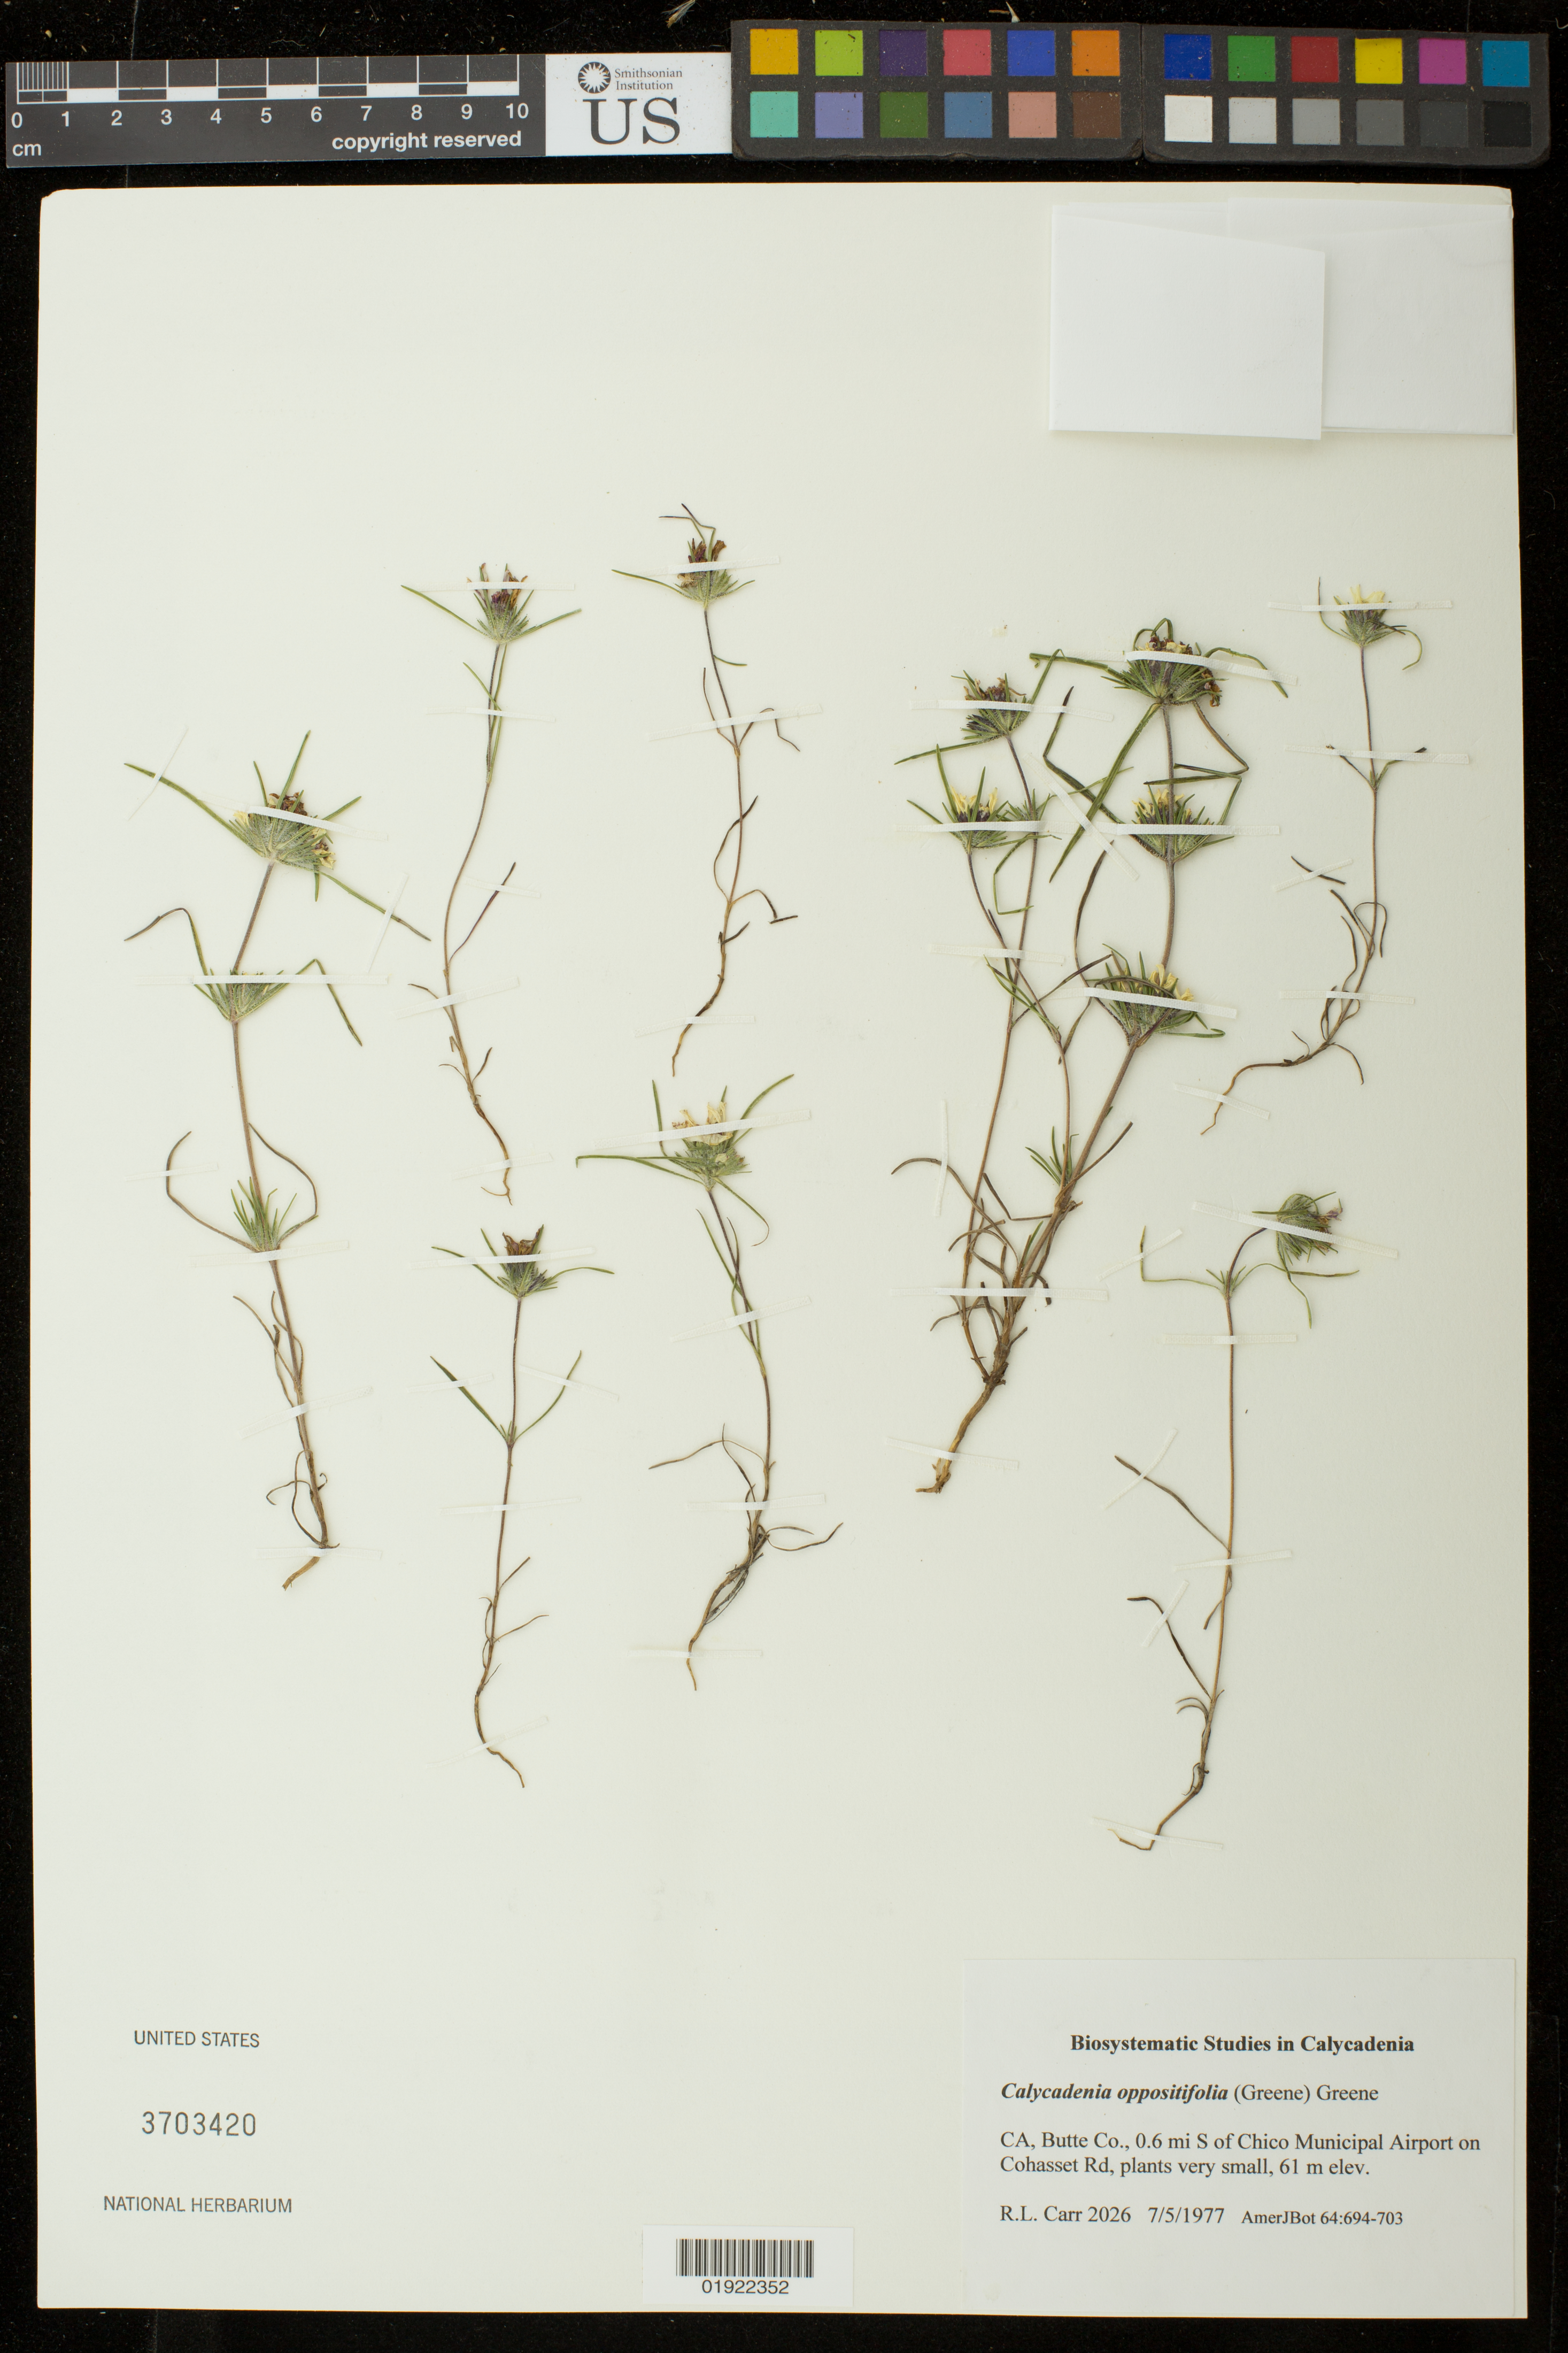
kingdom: Plantae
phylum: Tracheophyta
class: Magnoliopsida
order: Asterales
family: Asteraceae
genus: Calycadenia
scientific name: Calycadenia oppositifolia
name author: (Greene) Greene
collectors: R. Carr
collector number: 2026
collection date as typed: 7/5/1977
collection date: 1977-07-05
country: United States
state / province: California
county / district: Butte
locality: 0.6 mi S of Chico Municipal Airport on Cohasset Rd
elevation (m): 61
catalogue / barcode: US 3703420